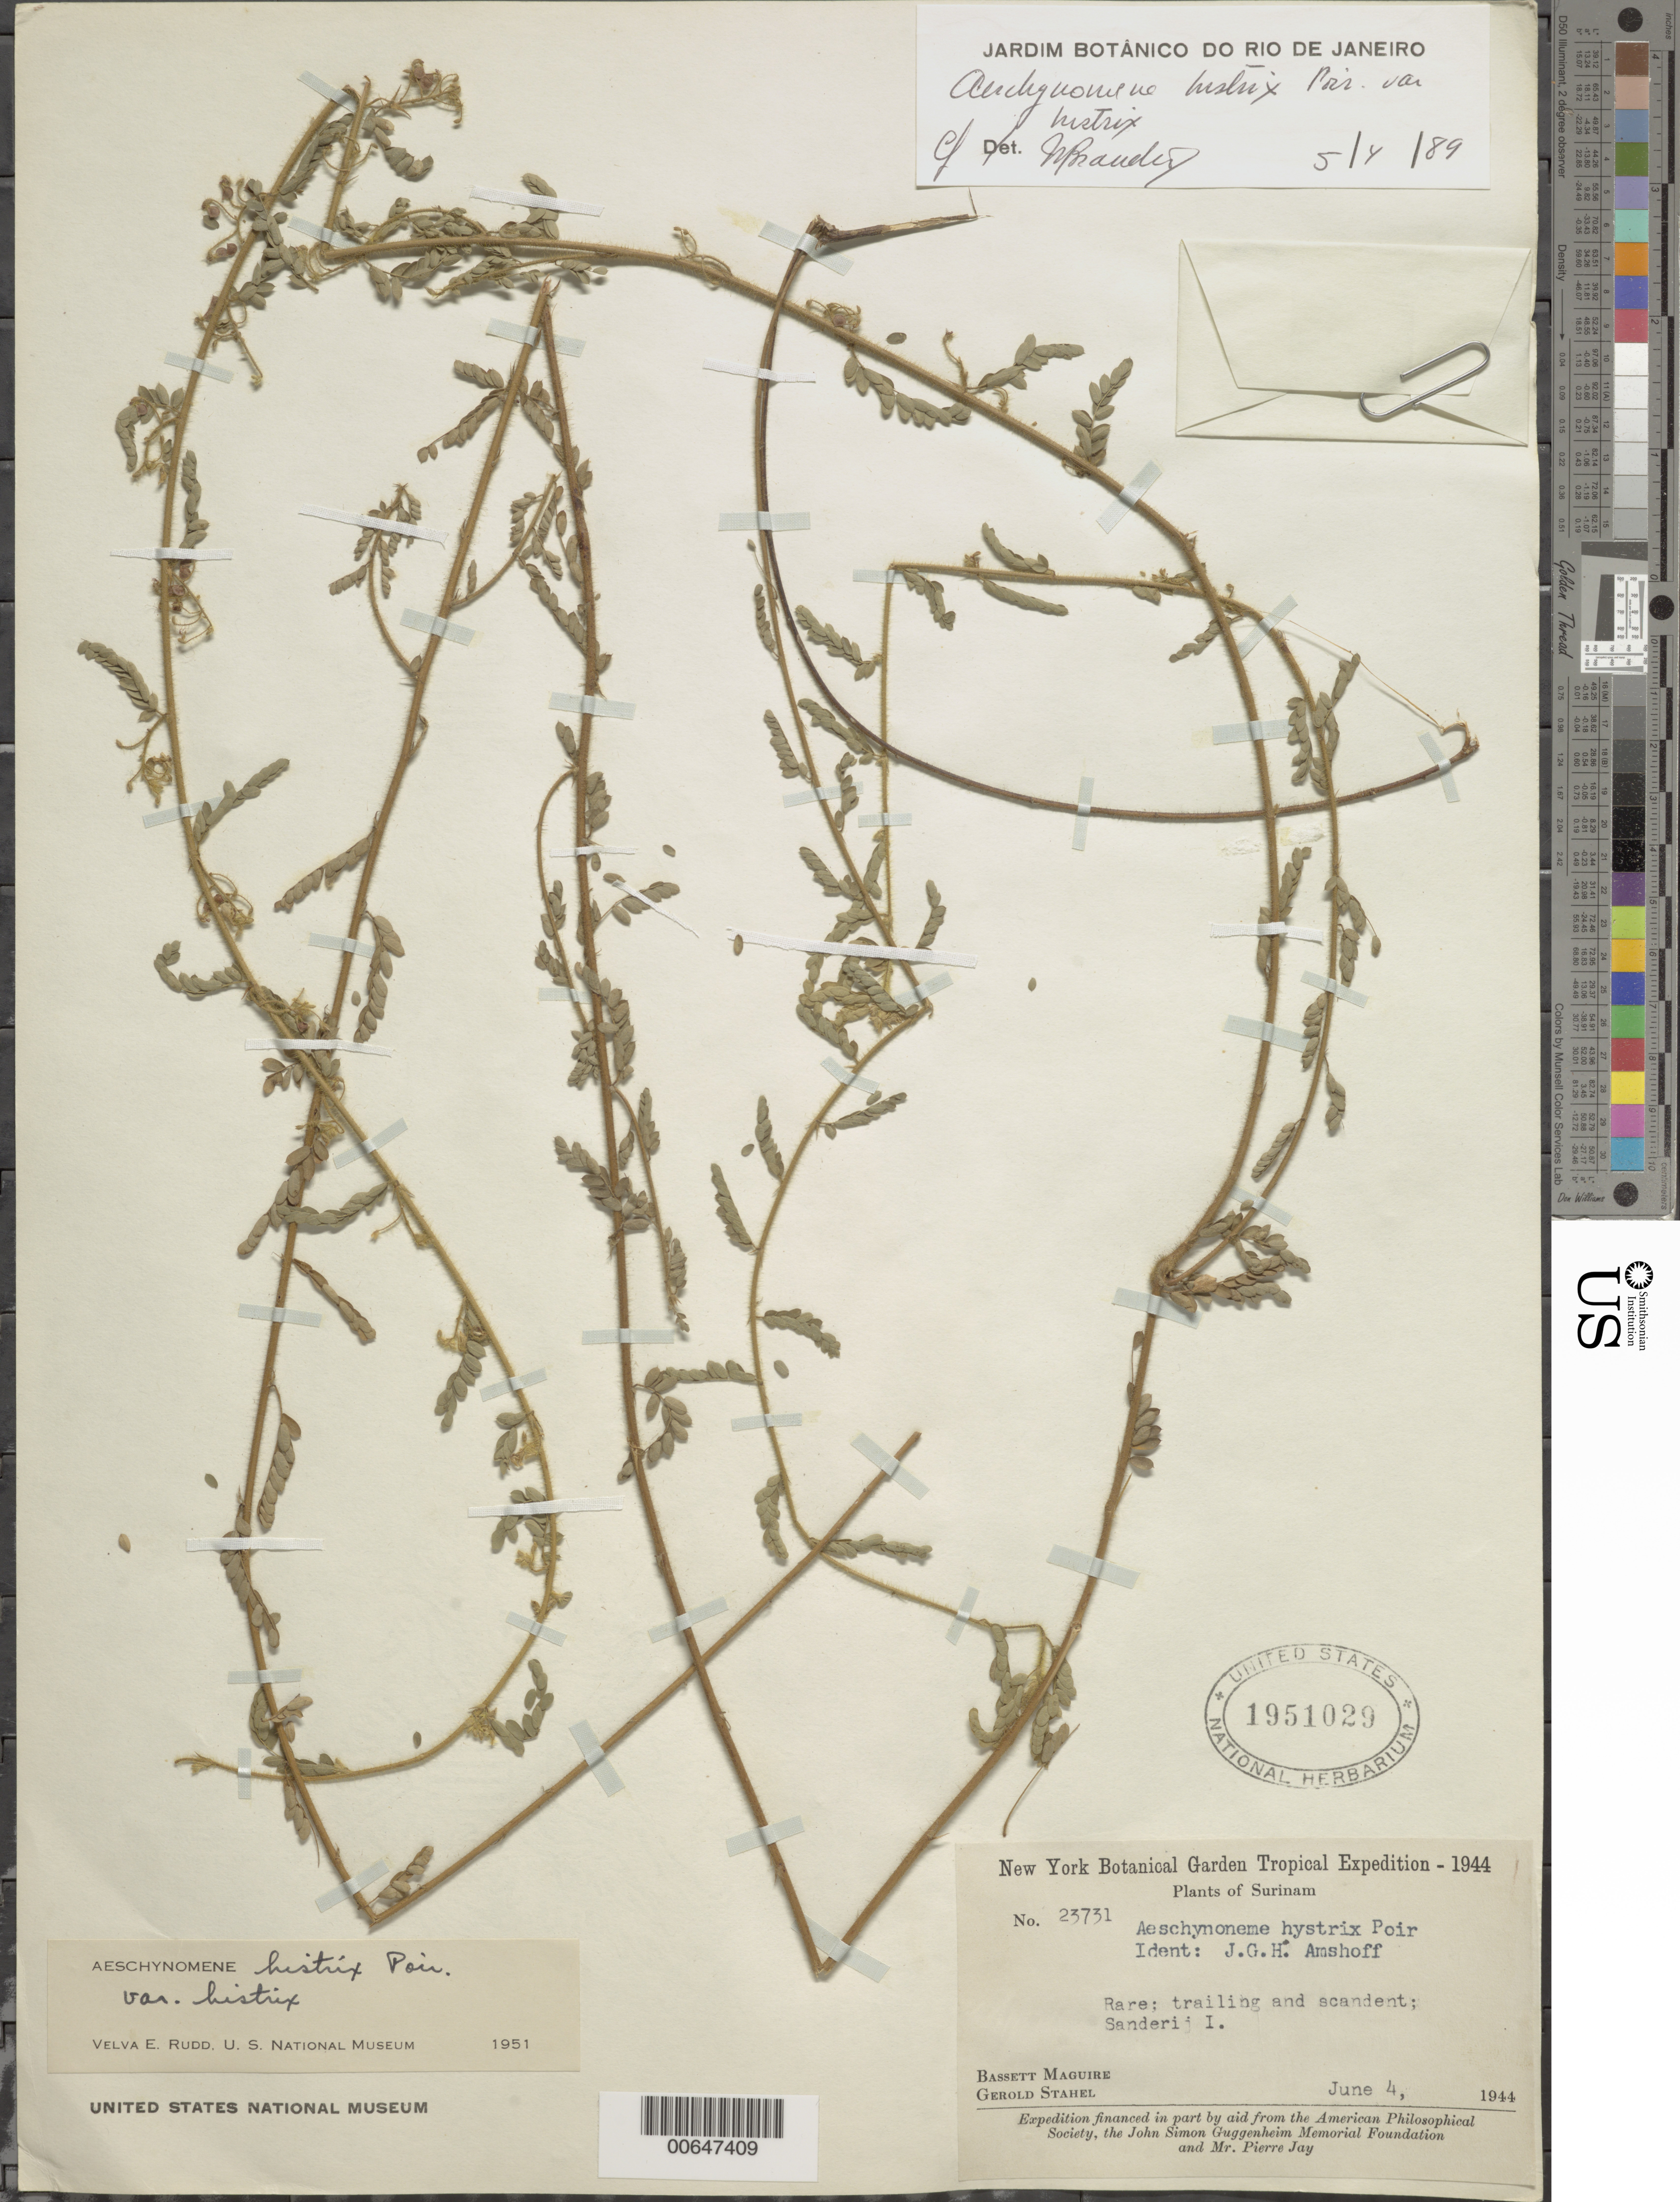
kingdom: Plantae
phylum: Tracheophyta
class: Magnoliopsida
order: Fabales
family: Fabaceae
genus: Aeschynomene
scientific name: Aeschynomene histrix var. histrix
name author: Poir.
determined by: Branden, W.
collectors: B. Maguire & G. Stahel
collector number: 23731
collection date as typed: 4-Jun-44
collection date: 1944-06-04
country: Suriname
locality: Zanderij I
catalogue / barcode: US 1951029